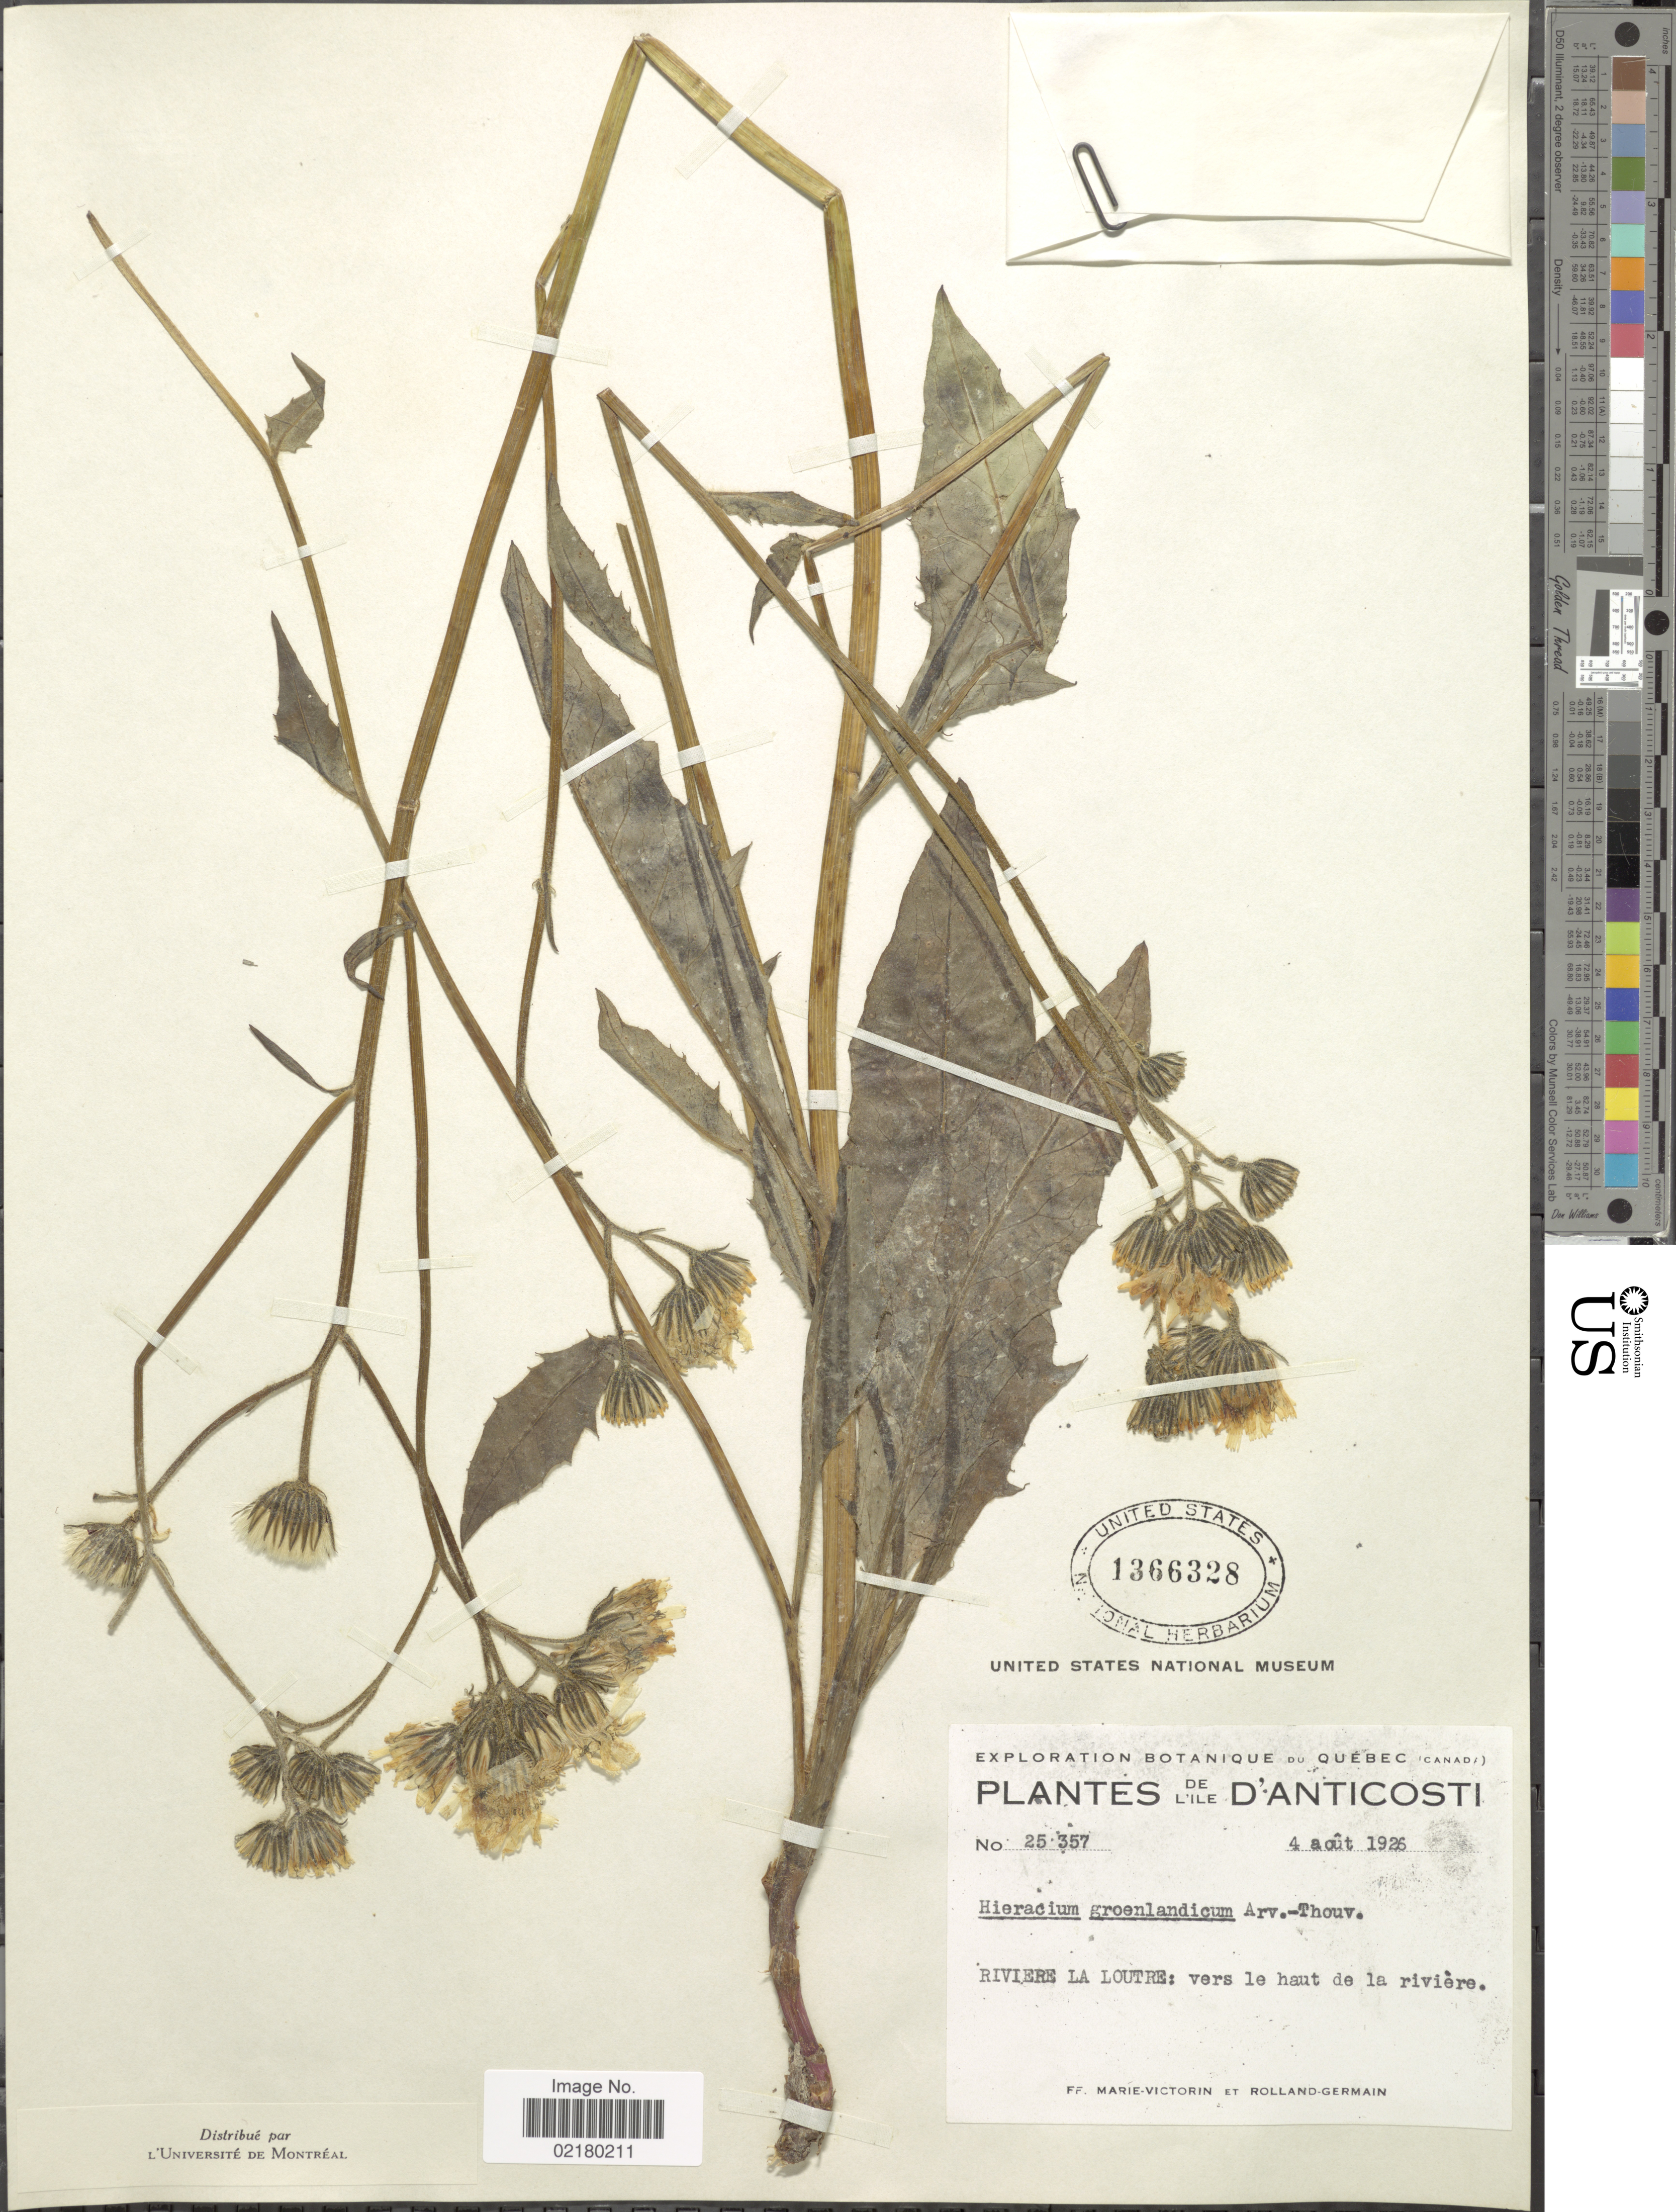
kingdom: Plantae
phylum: Tracheophyta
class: Magnoliopsida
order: Asterales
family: Asteraceae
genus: Hieracium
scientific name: Hieracium lachenalii subsp. cruenifolium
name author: (Dahlst. & Lübeck) Zahn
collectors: F. Marie-Victorin & Rolland-Germain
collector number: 25357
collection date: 1926-08-04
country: Canada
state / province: Quebec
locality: De L'ile D'Anticosti, Riviere La Loutre: vers le haut de la rivière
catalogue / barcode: US 1366328